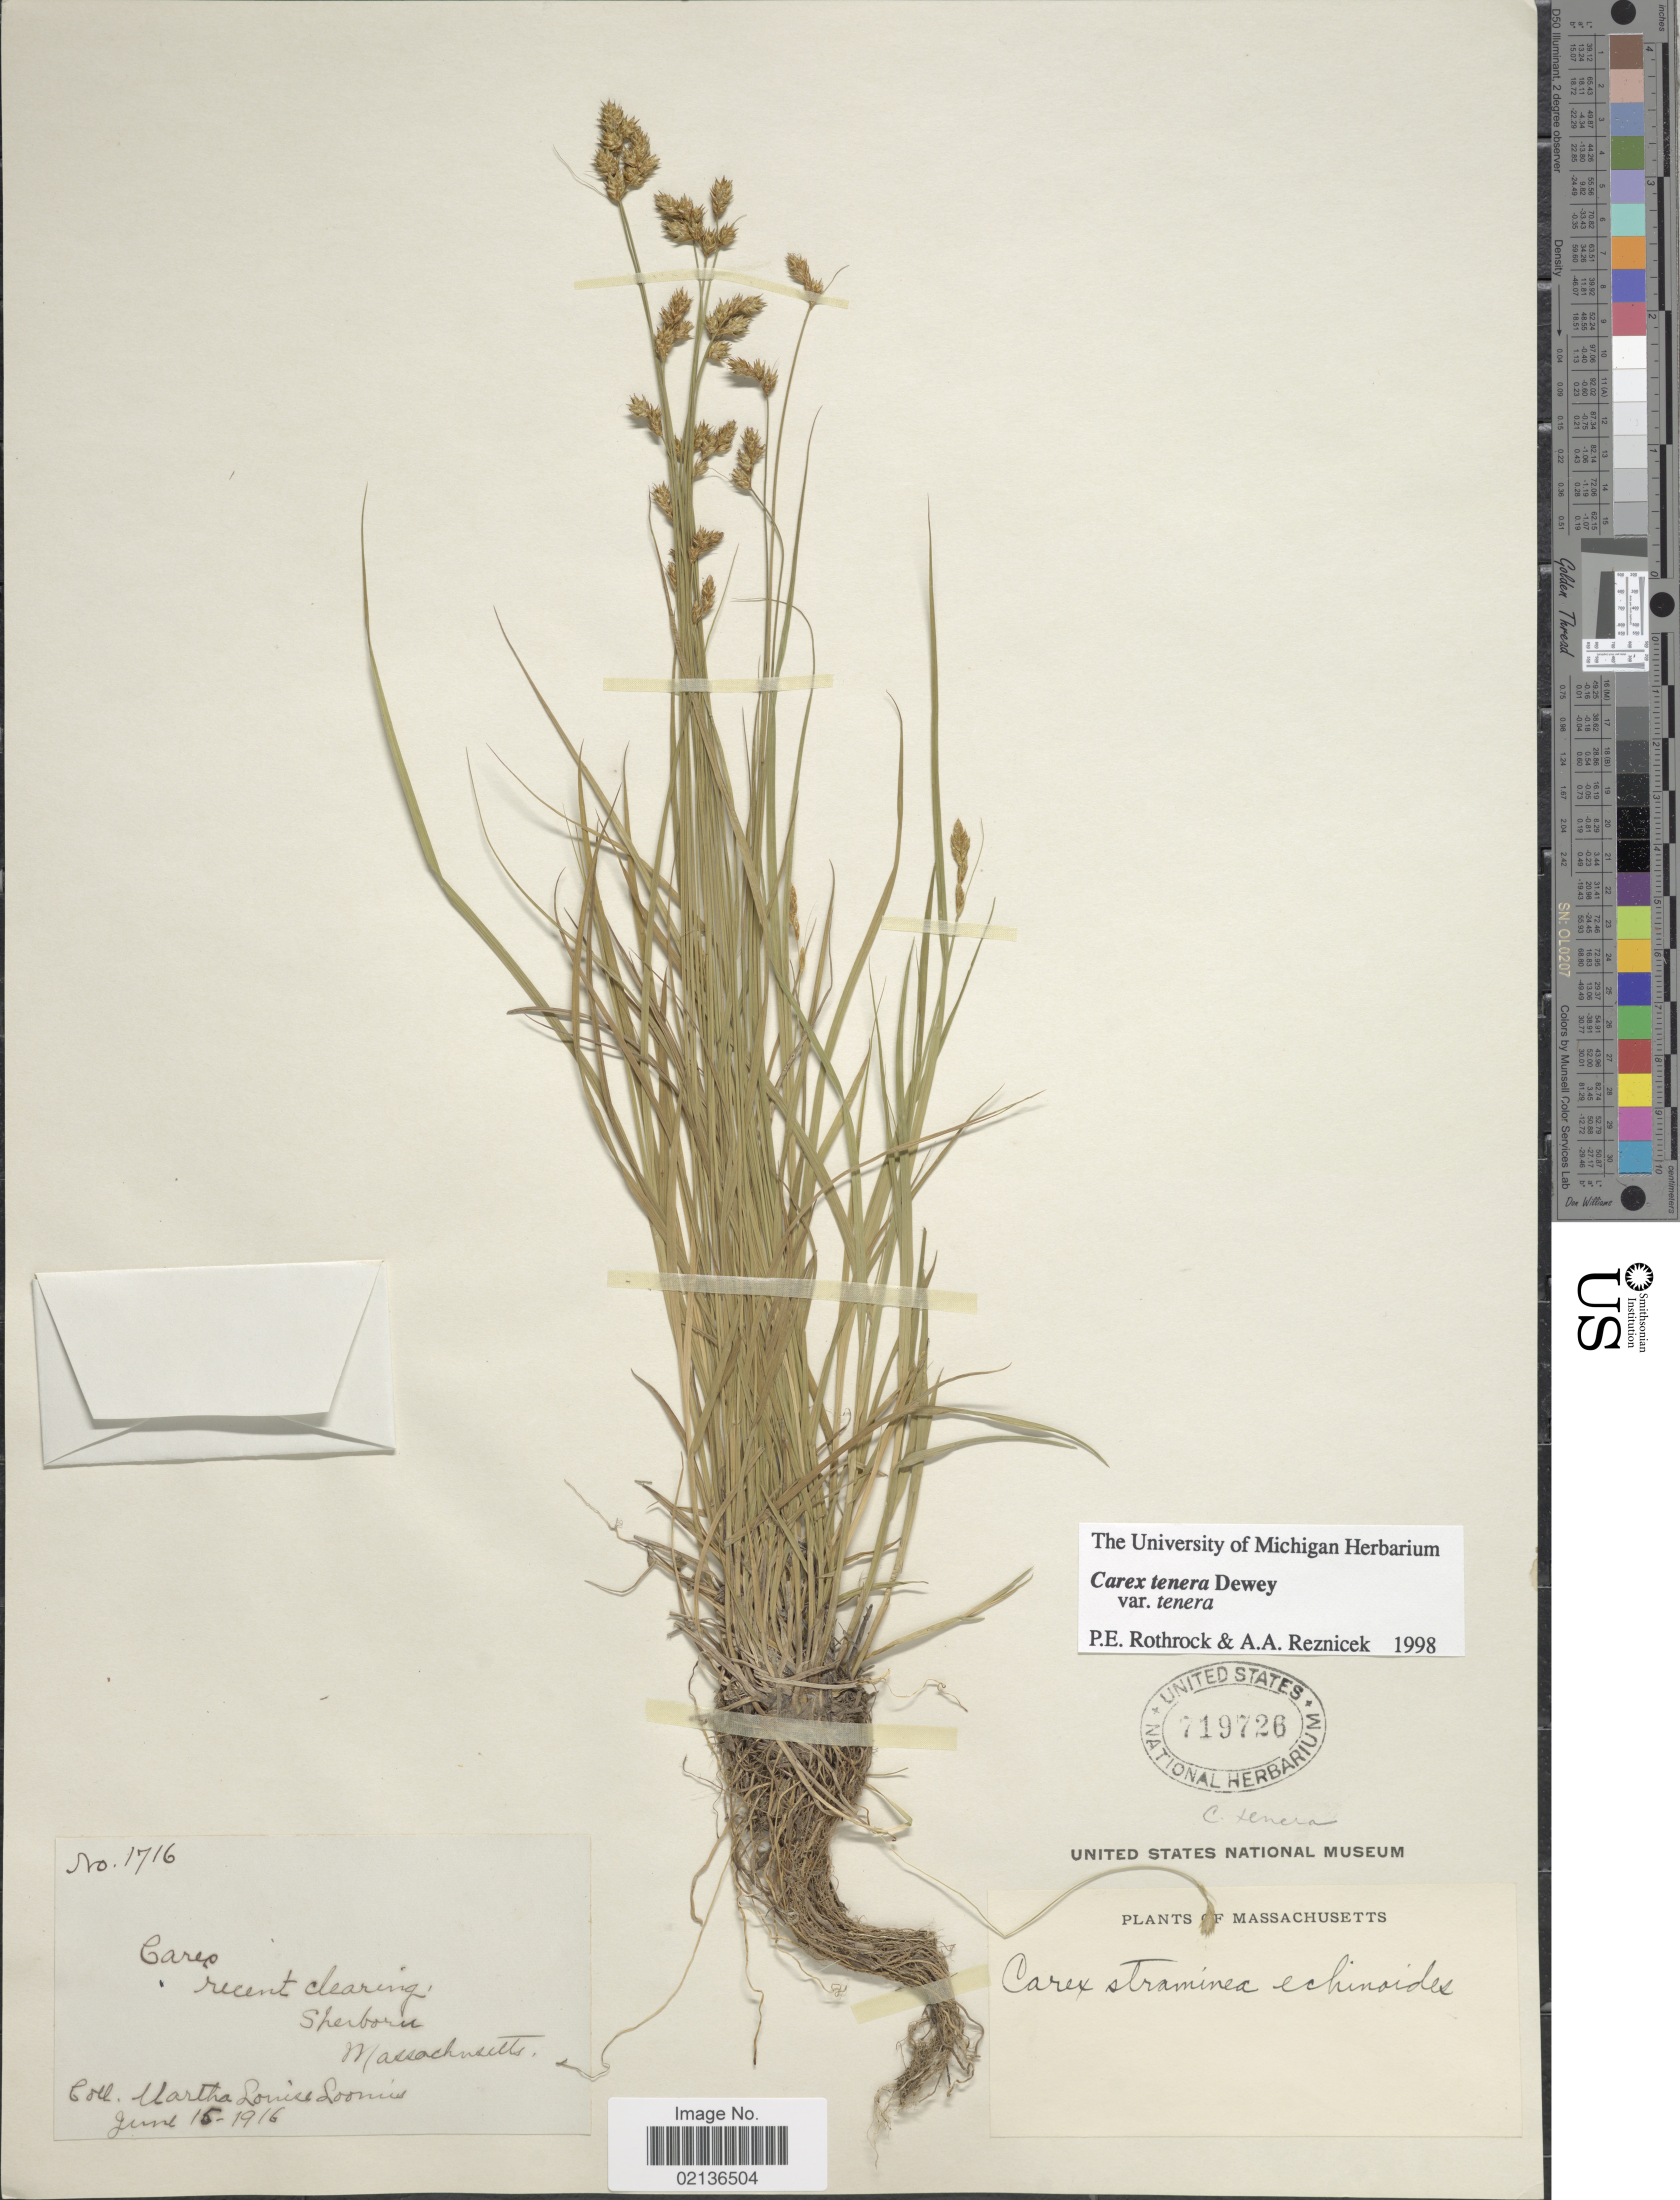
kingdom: Plantae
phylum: Tracheophyta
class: Liliopsida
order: Poales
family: Cyperaceae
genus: Carex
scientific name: Carex tenera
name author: Dewey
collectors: M. L. Loomis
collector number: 1716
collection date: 1916-06-15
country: United States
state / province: Massachusetts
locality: Recent clearings, Sherborn, Massachusetts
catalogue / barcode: US 719726